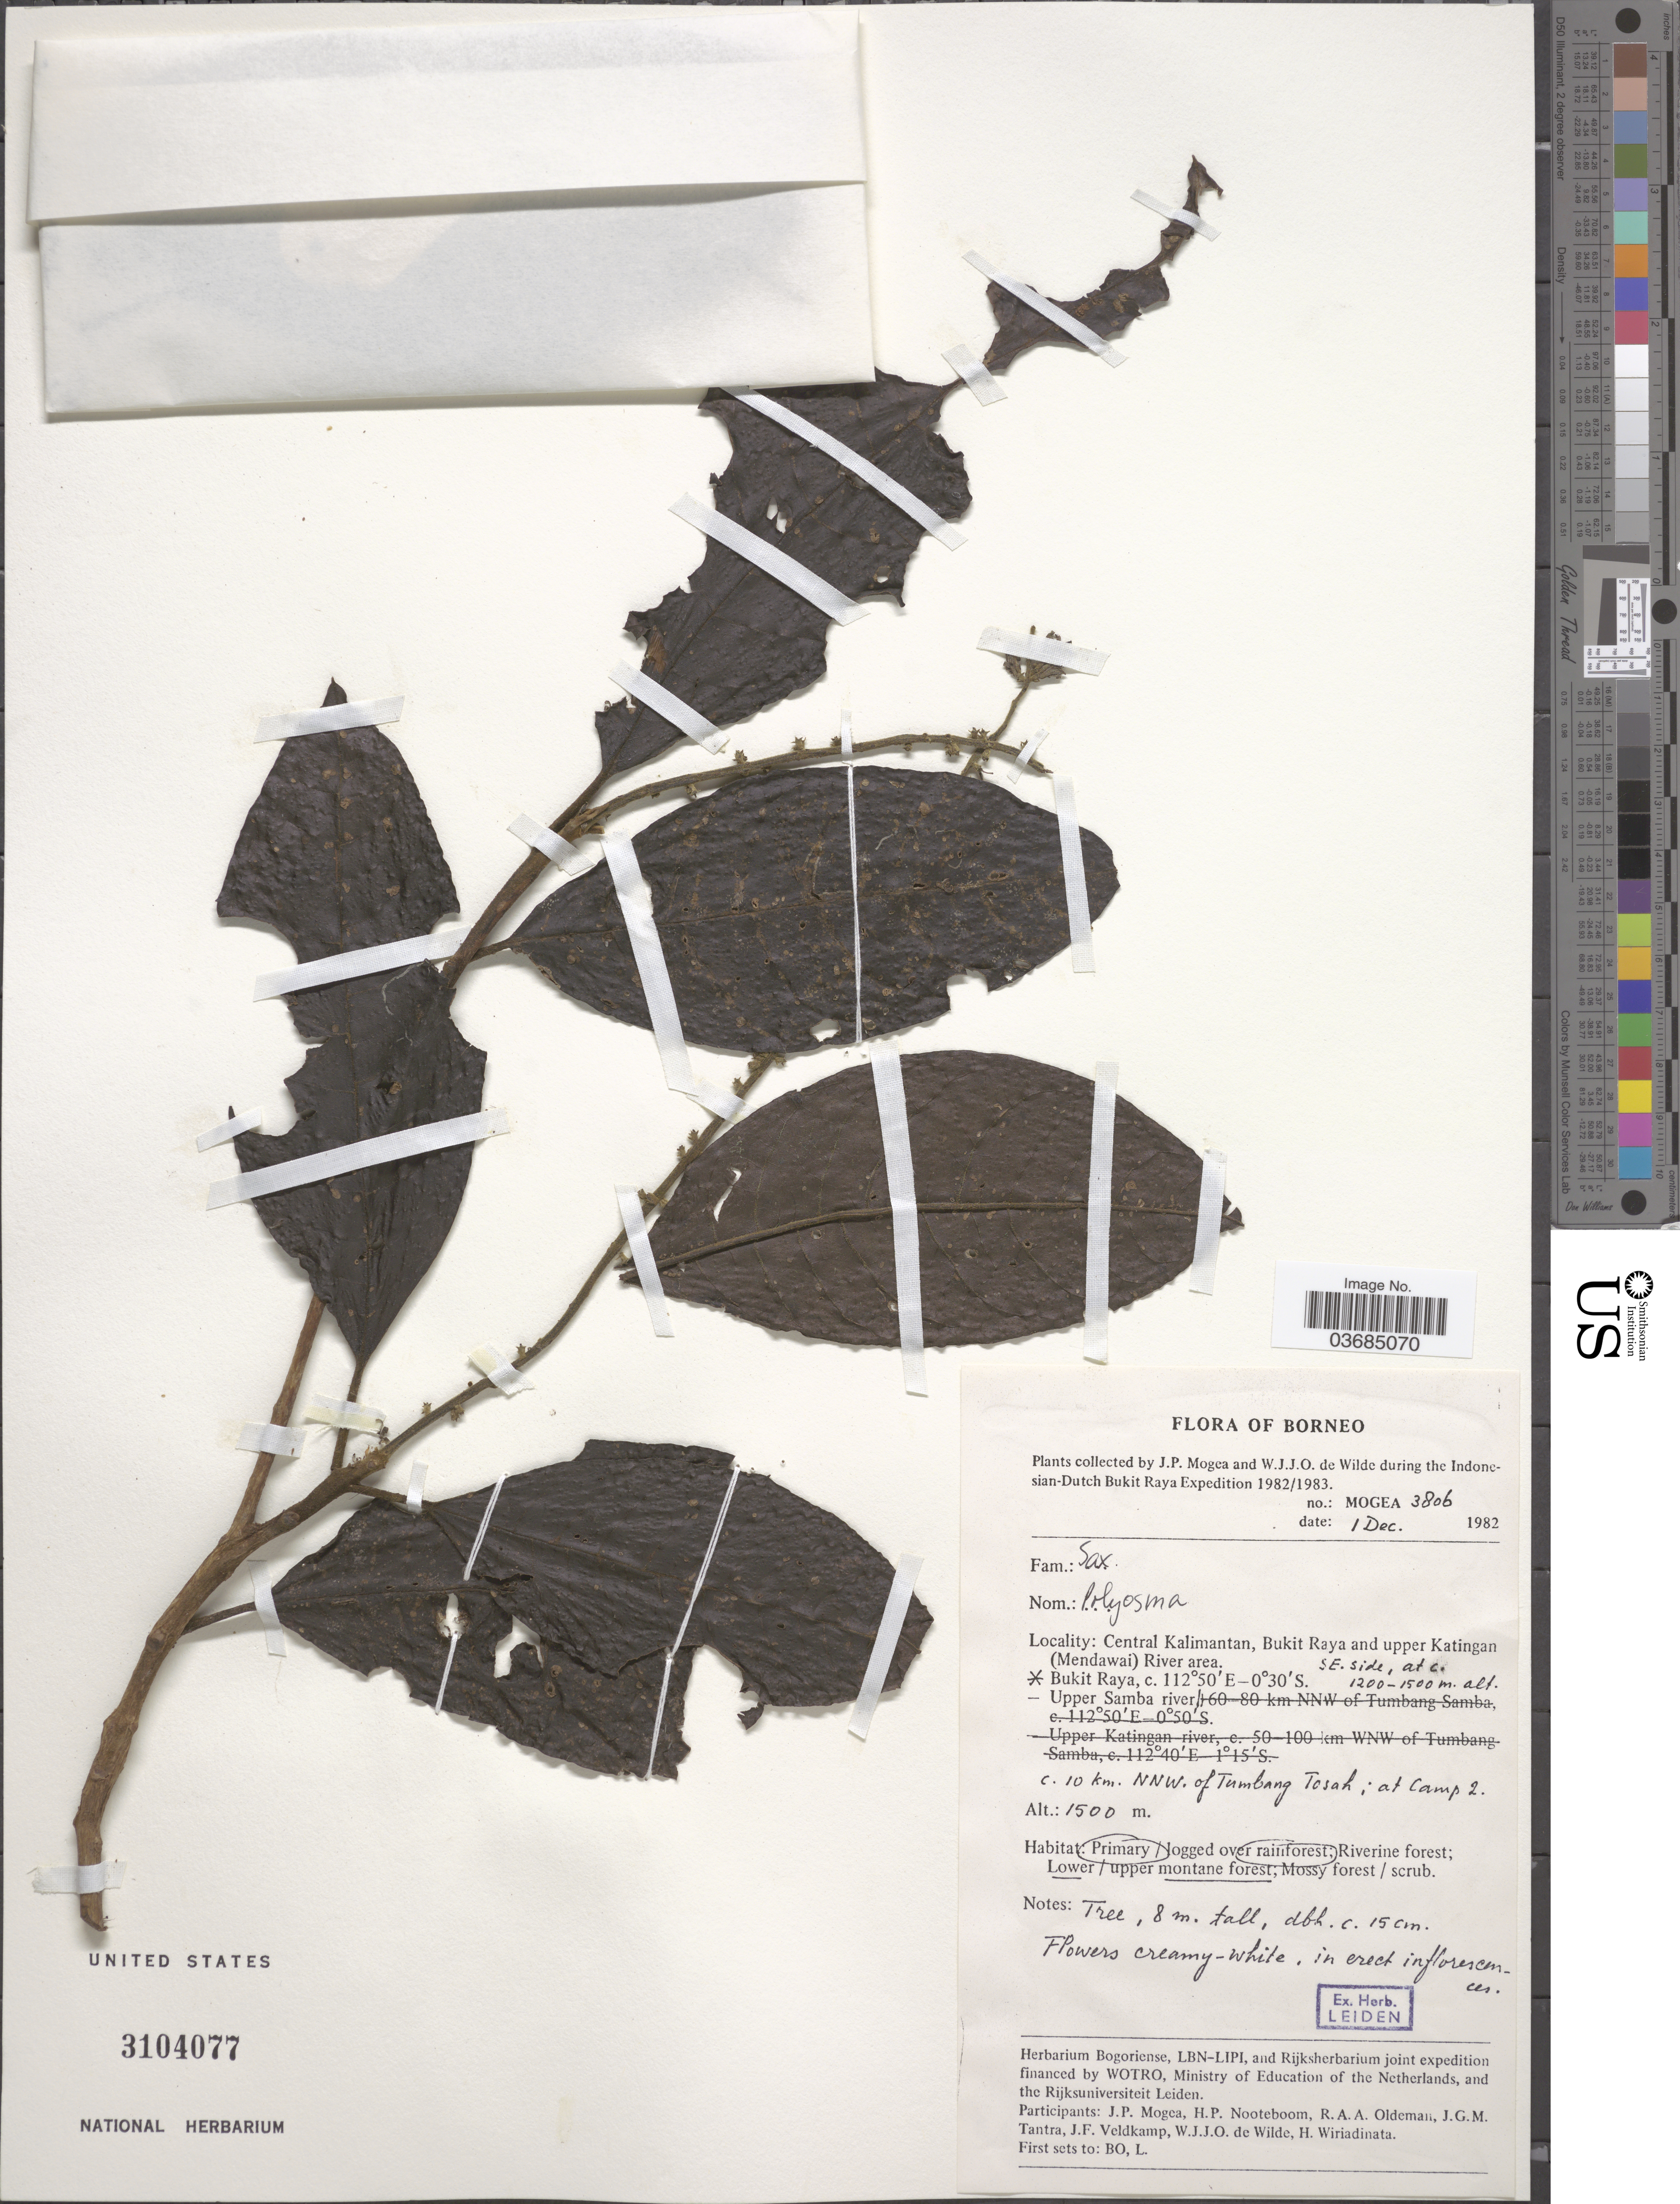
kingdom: Plantae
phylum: Tracheophyta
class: Magnoliopsida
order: Escalloniales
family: Escalloniaceae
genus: Polyosma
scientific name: Polyosma sp.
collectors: J. Mogea & W. J. de Wilde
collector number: MOGEA3806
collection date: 1982-12-01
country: Indonesia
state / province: Kalimantan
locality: Borneo. The Indonesian-Dutch Bukit Raya Expedition 1982/1983. Central Kalimantan, Bukit Raya and upper Katingan (Mendawai) River area. Bukit Raya. S.E. side. C. 10 km. NNW. of Tumbang Tosah; at Camp 2.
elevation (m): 1200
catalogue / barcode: US 3104077